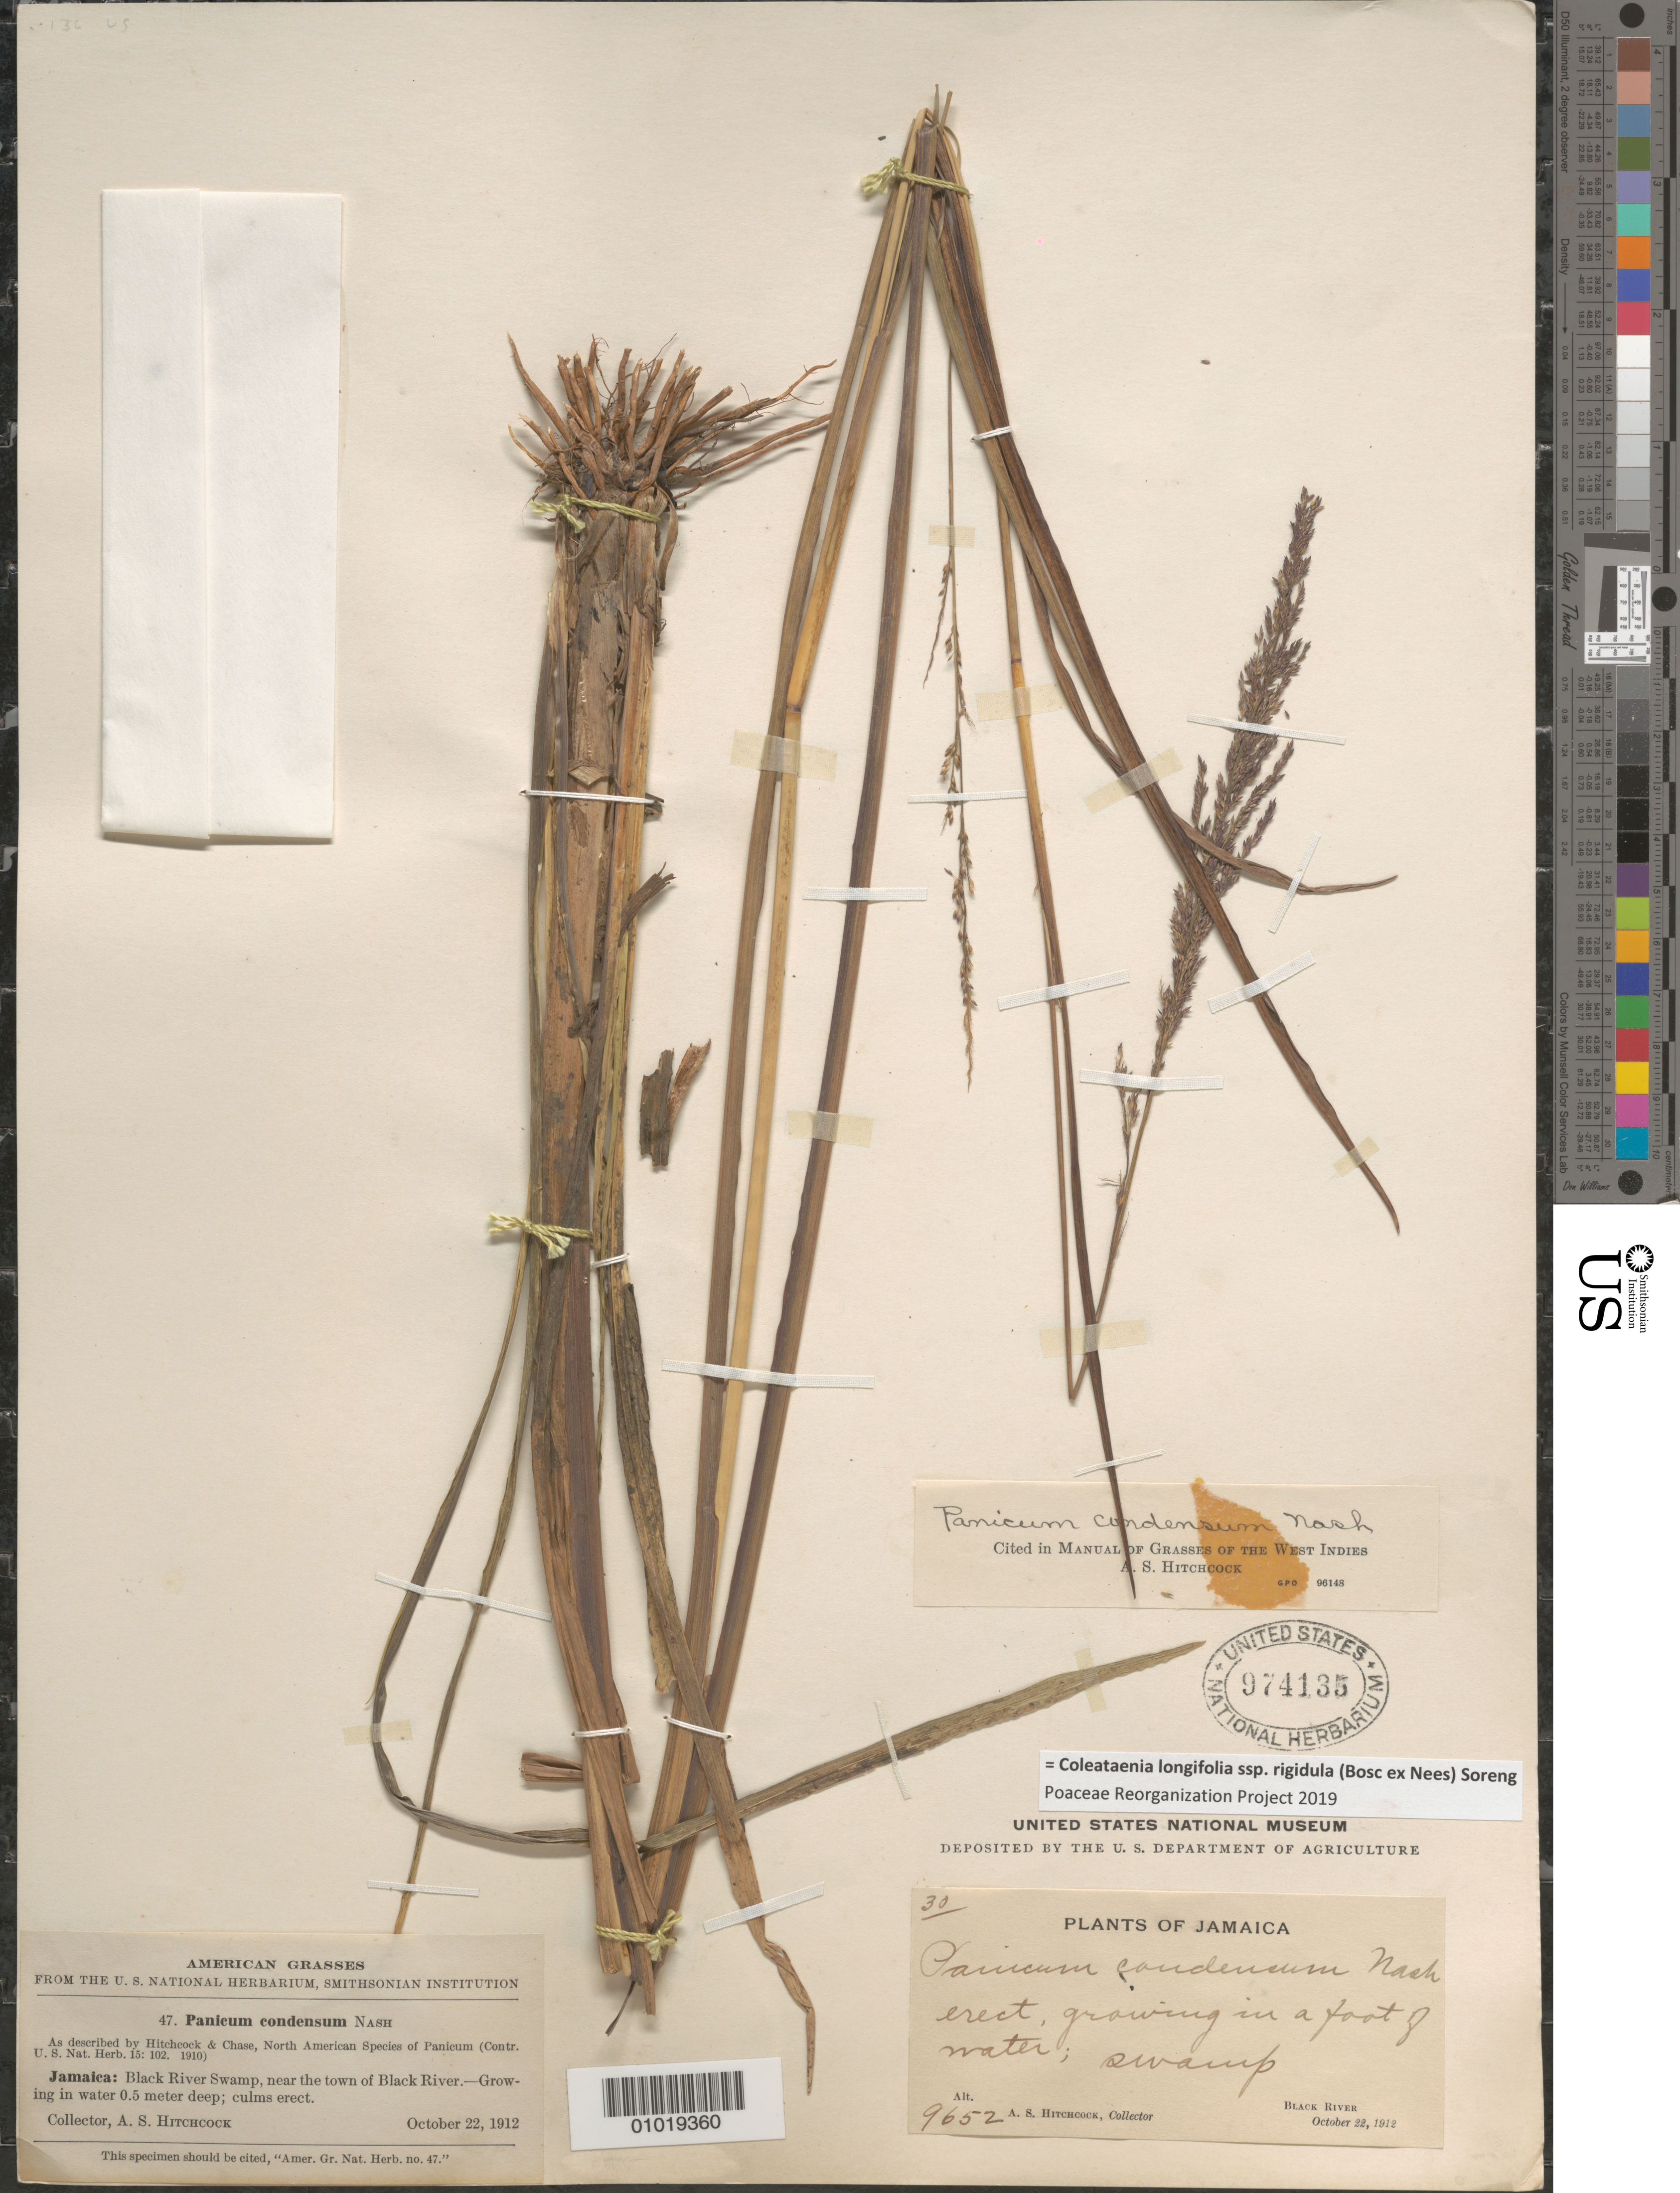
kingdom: Plantae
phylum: Tracheophyta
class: Liliopsida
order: Poales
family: Poaceae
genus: Panicum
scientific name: Panicum condensum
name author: Nash ex Small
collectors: A. S. Hitchcock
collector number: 9652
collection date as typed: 22 Oct 1912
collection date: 1912-10-22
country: Jamaica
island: Jamaica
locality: Black River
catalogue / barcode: US 974135